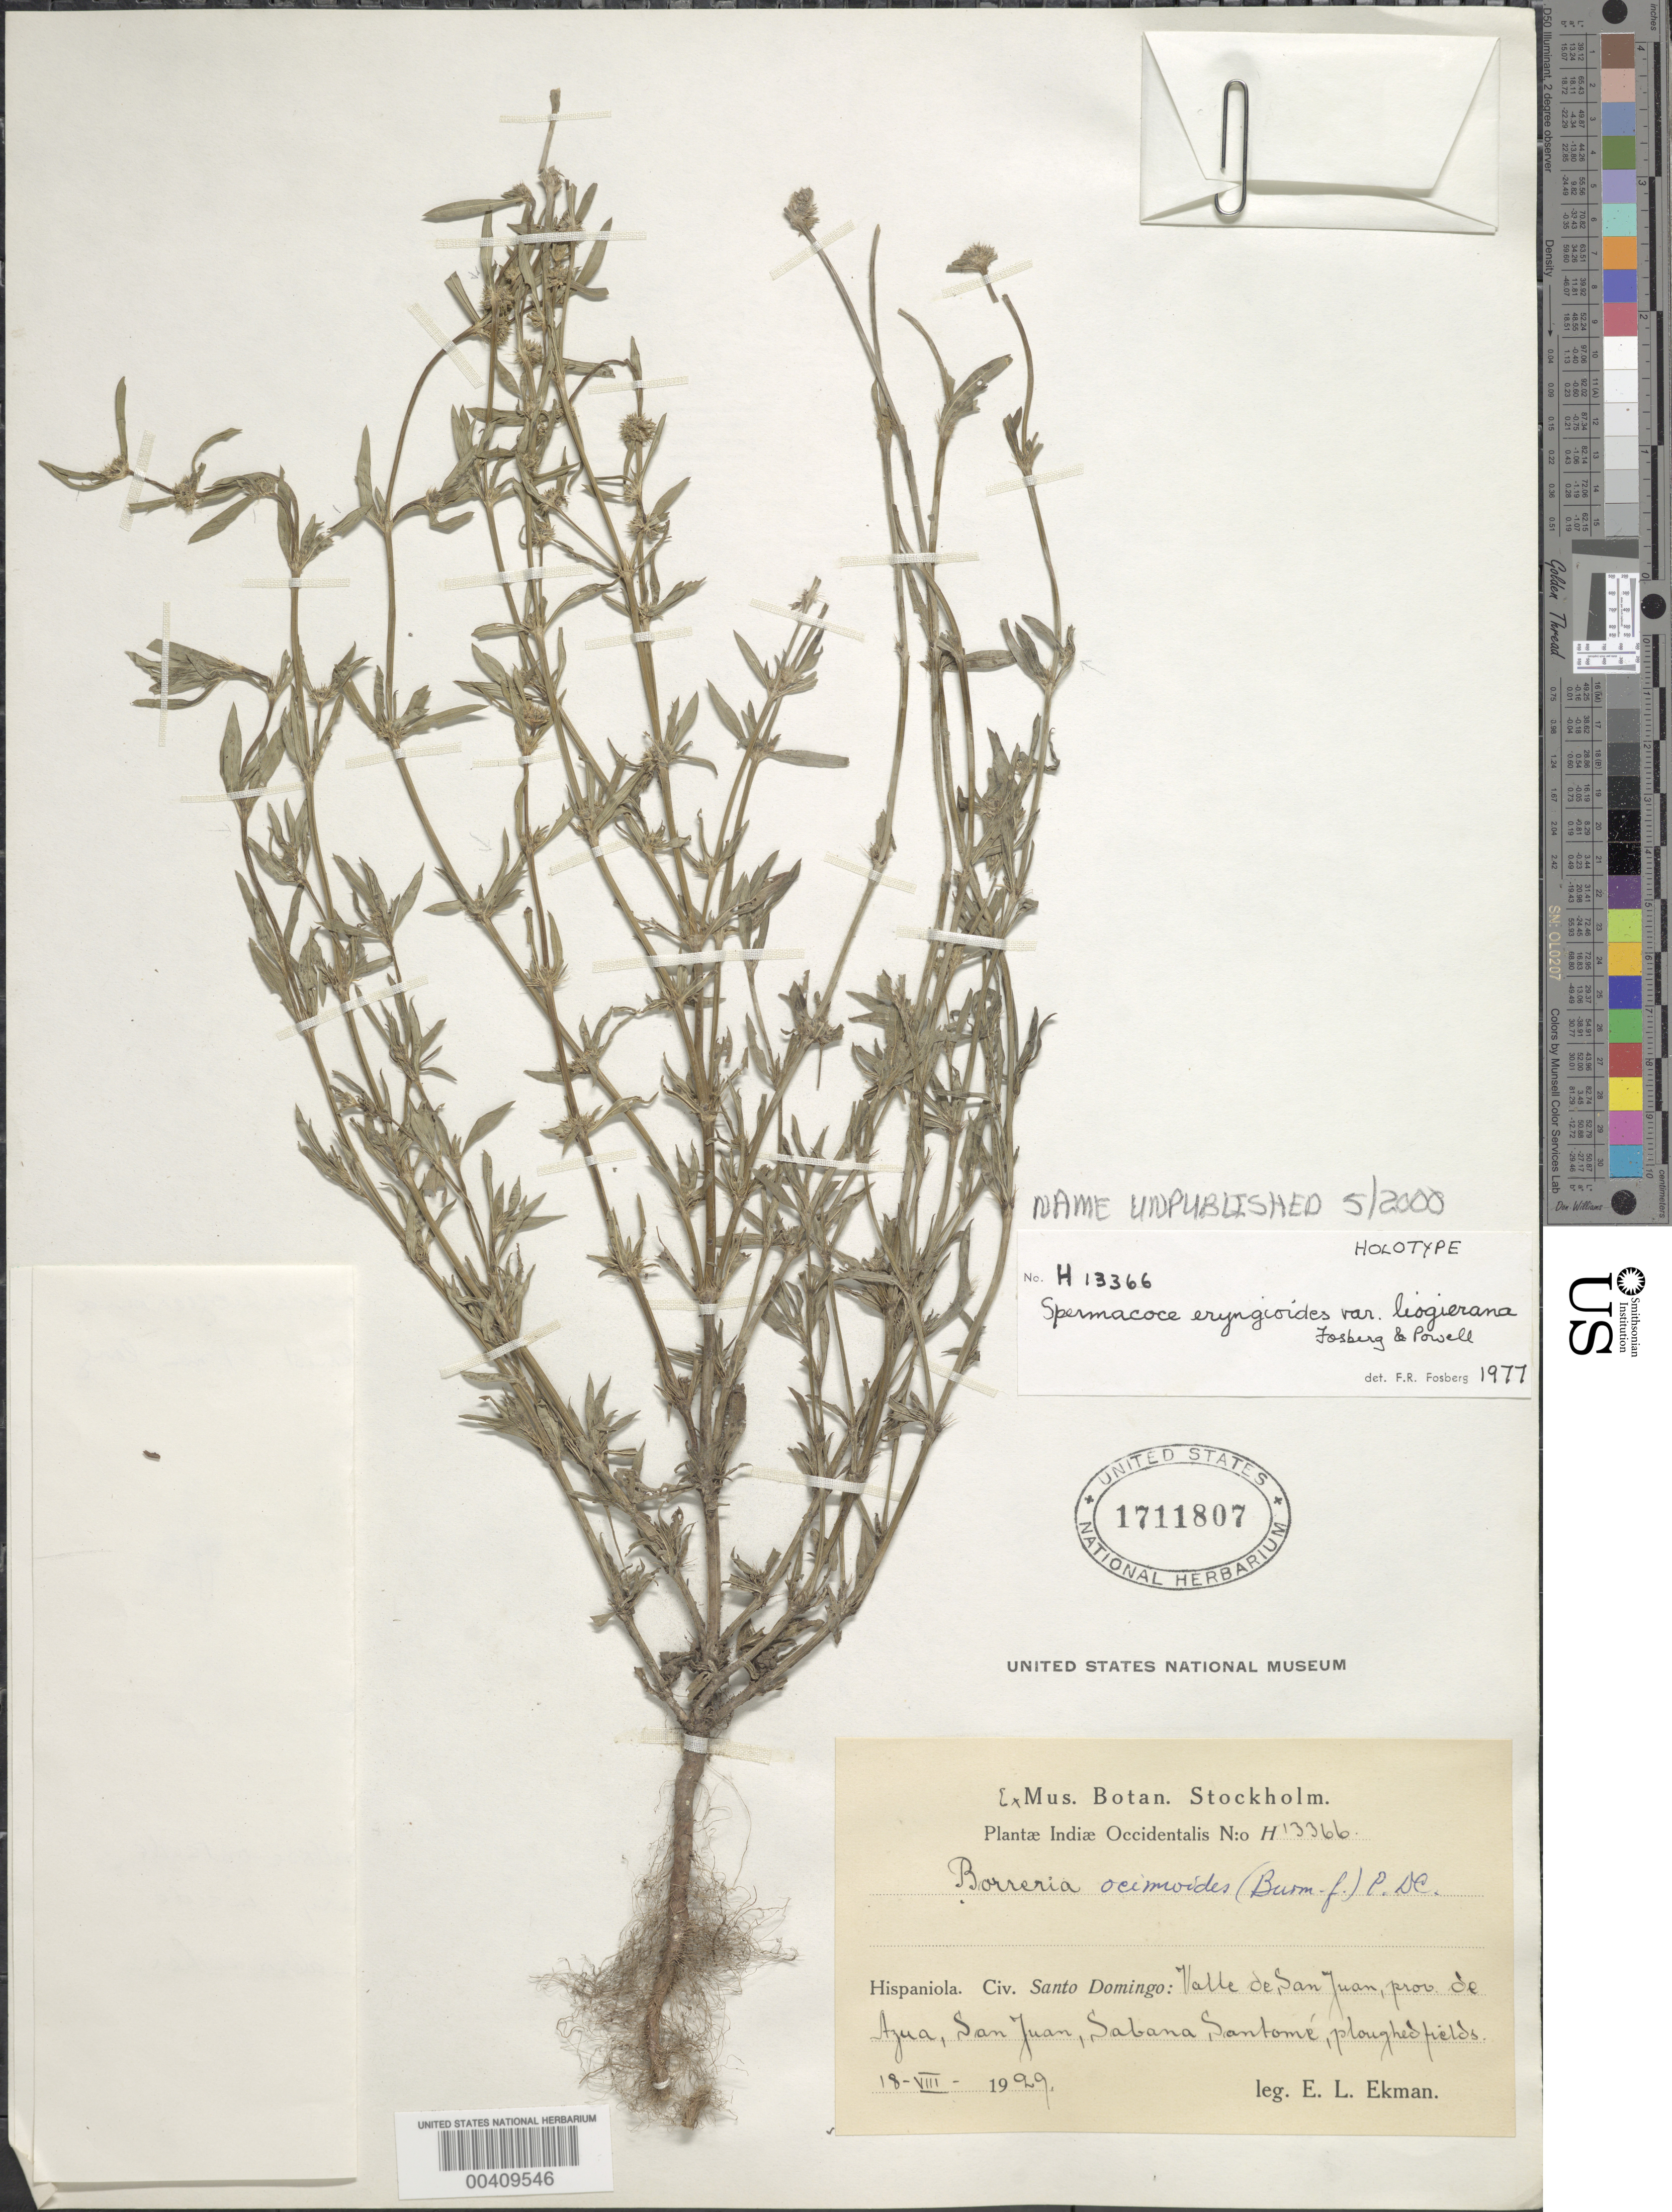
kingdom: Plantae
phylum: Tracheophyta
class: Magnoliopsida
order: Gentianales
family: Rubiaceae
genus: Borreria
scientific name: Borreria ocimoides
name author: (Burm. f.) DC.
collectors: E. L. Ekman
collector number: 13366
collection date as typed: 18 Aug 1929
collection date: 1929-08-18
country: Dominican Republic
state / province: Azua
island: Hispaniola Island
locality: Valle de san juan, sabana santome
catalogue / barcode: US 1711807